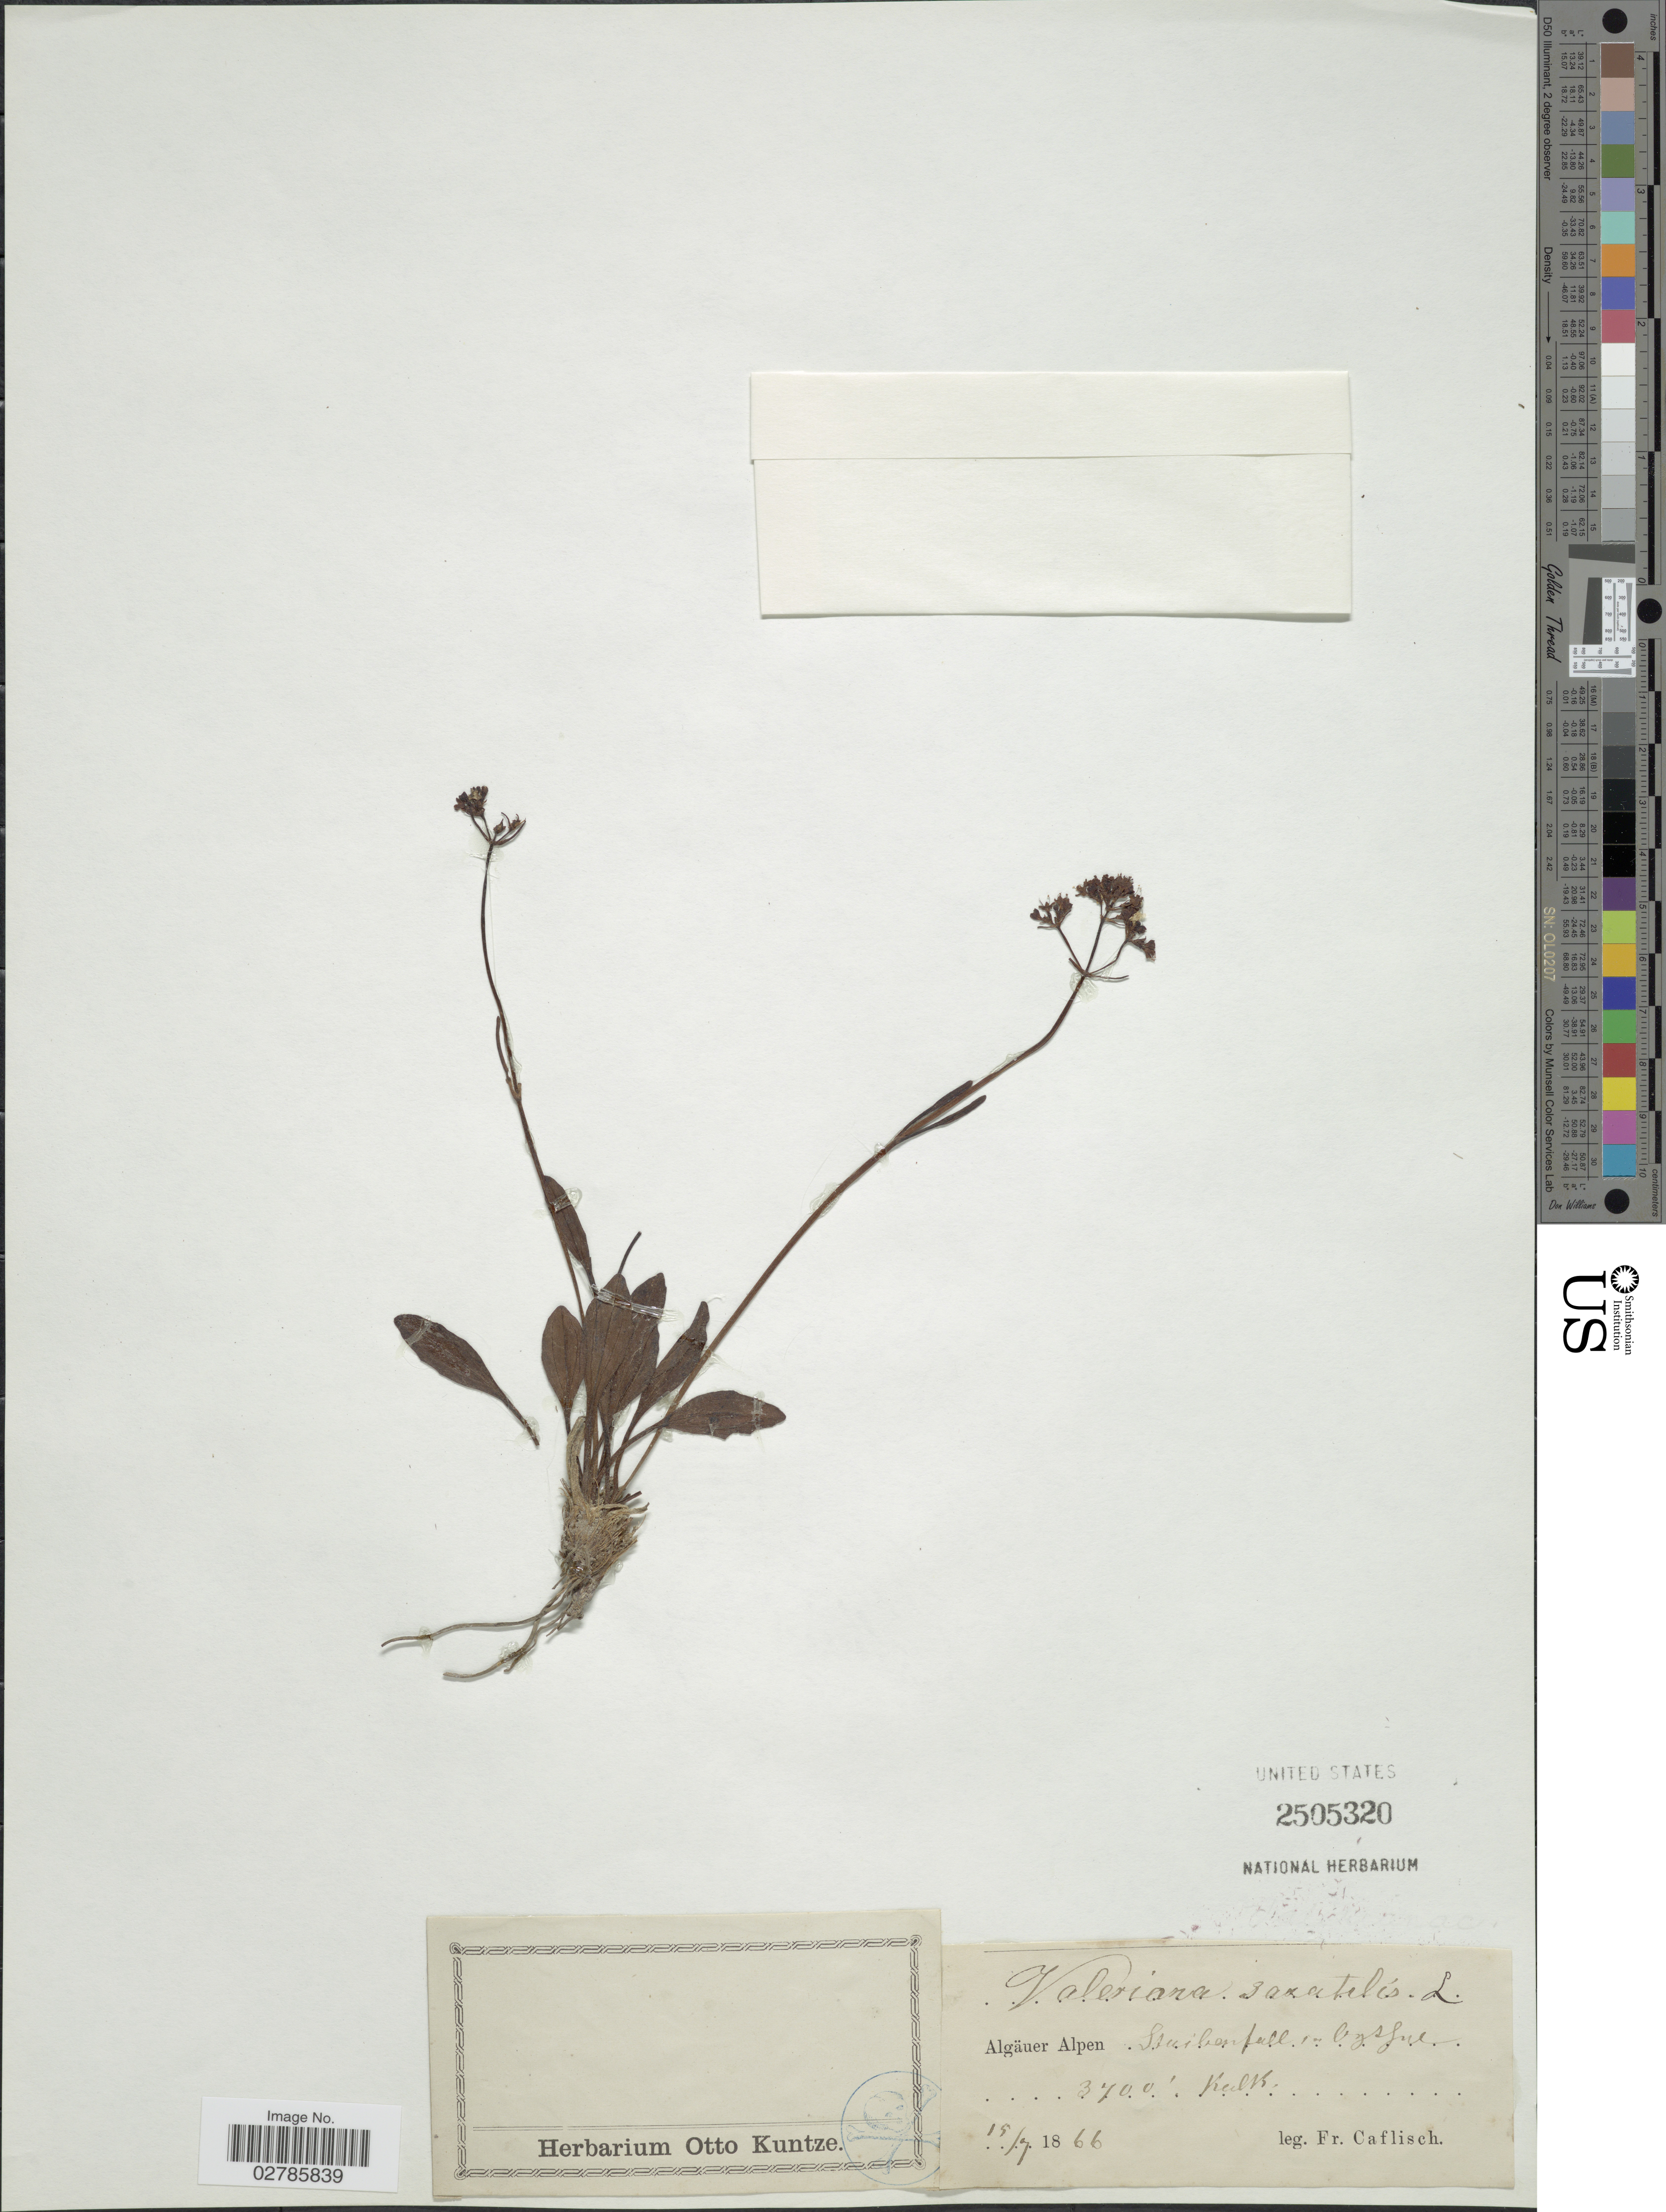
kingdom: Plantae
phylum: Tracheophyta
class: Magnoliopsida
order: Dipsacales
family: Caprifoliaceae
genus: Valeriana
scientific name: Valeriana saxatilis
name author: L.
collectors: J. F. Caflisch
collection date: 1866-07-15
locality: Algäuer Alpen. Stuibenfall in Oysfue.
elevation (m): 1128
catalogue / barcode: US 2505320